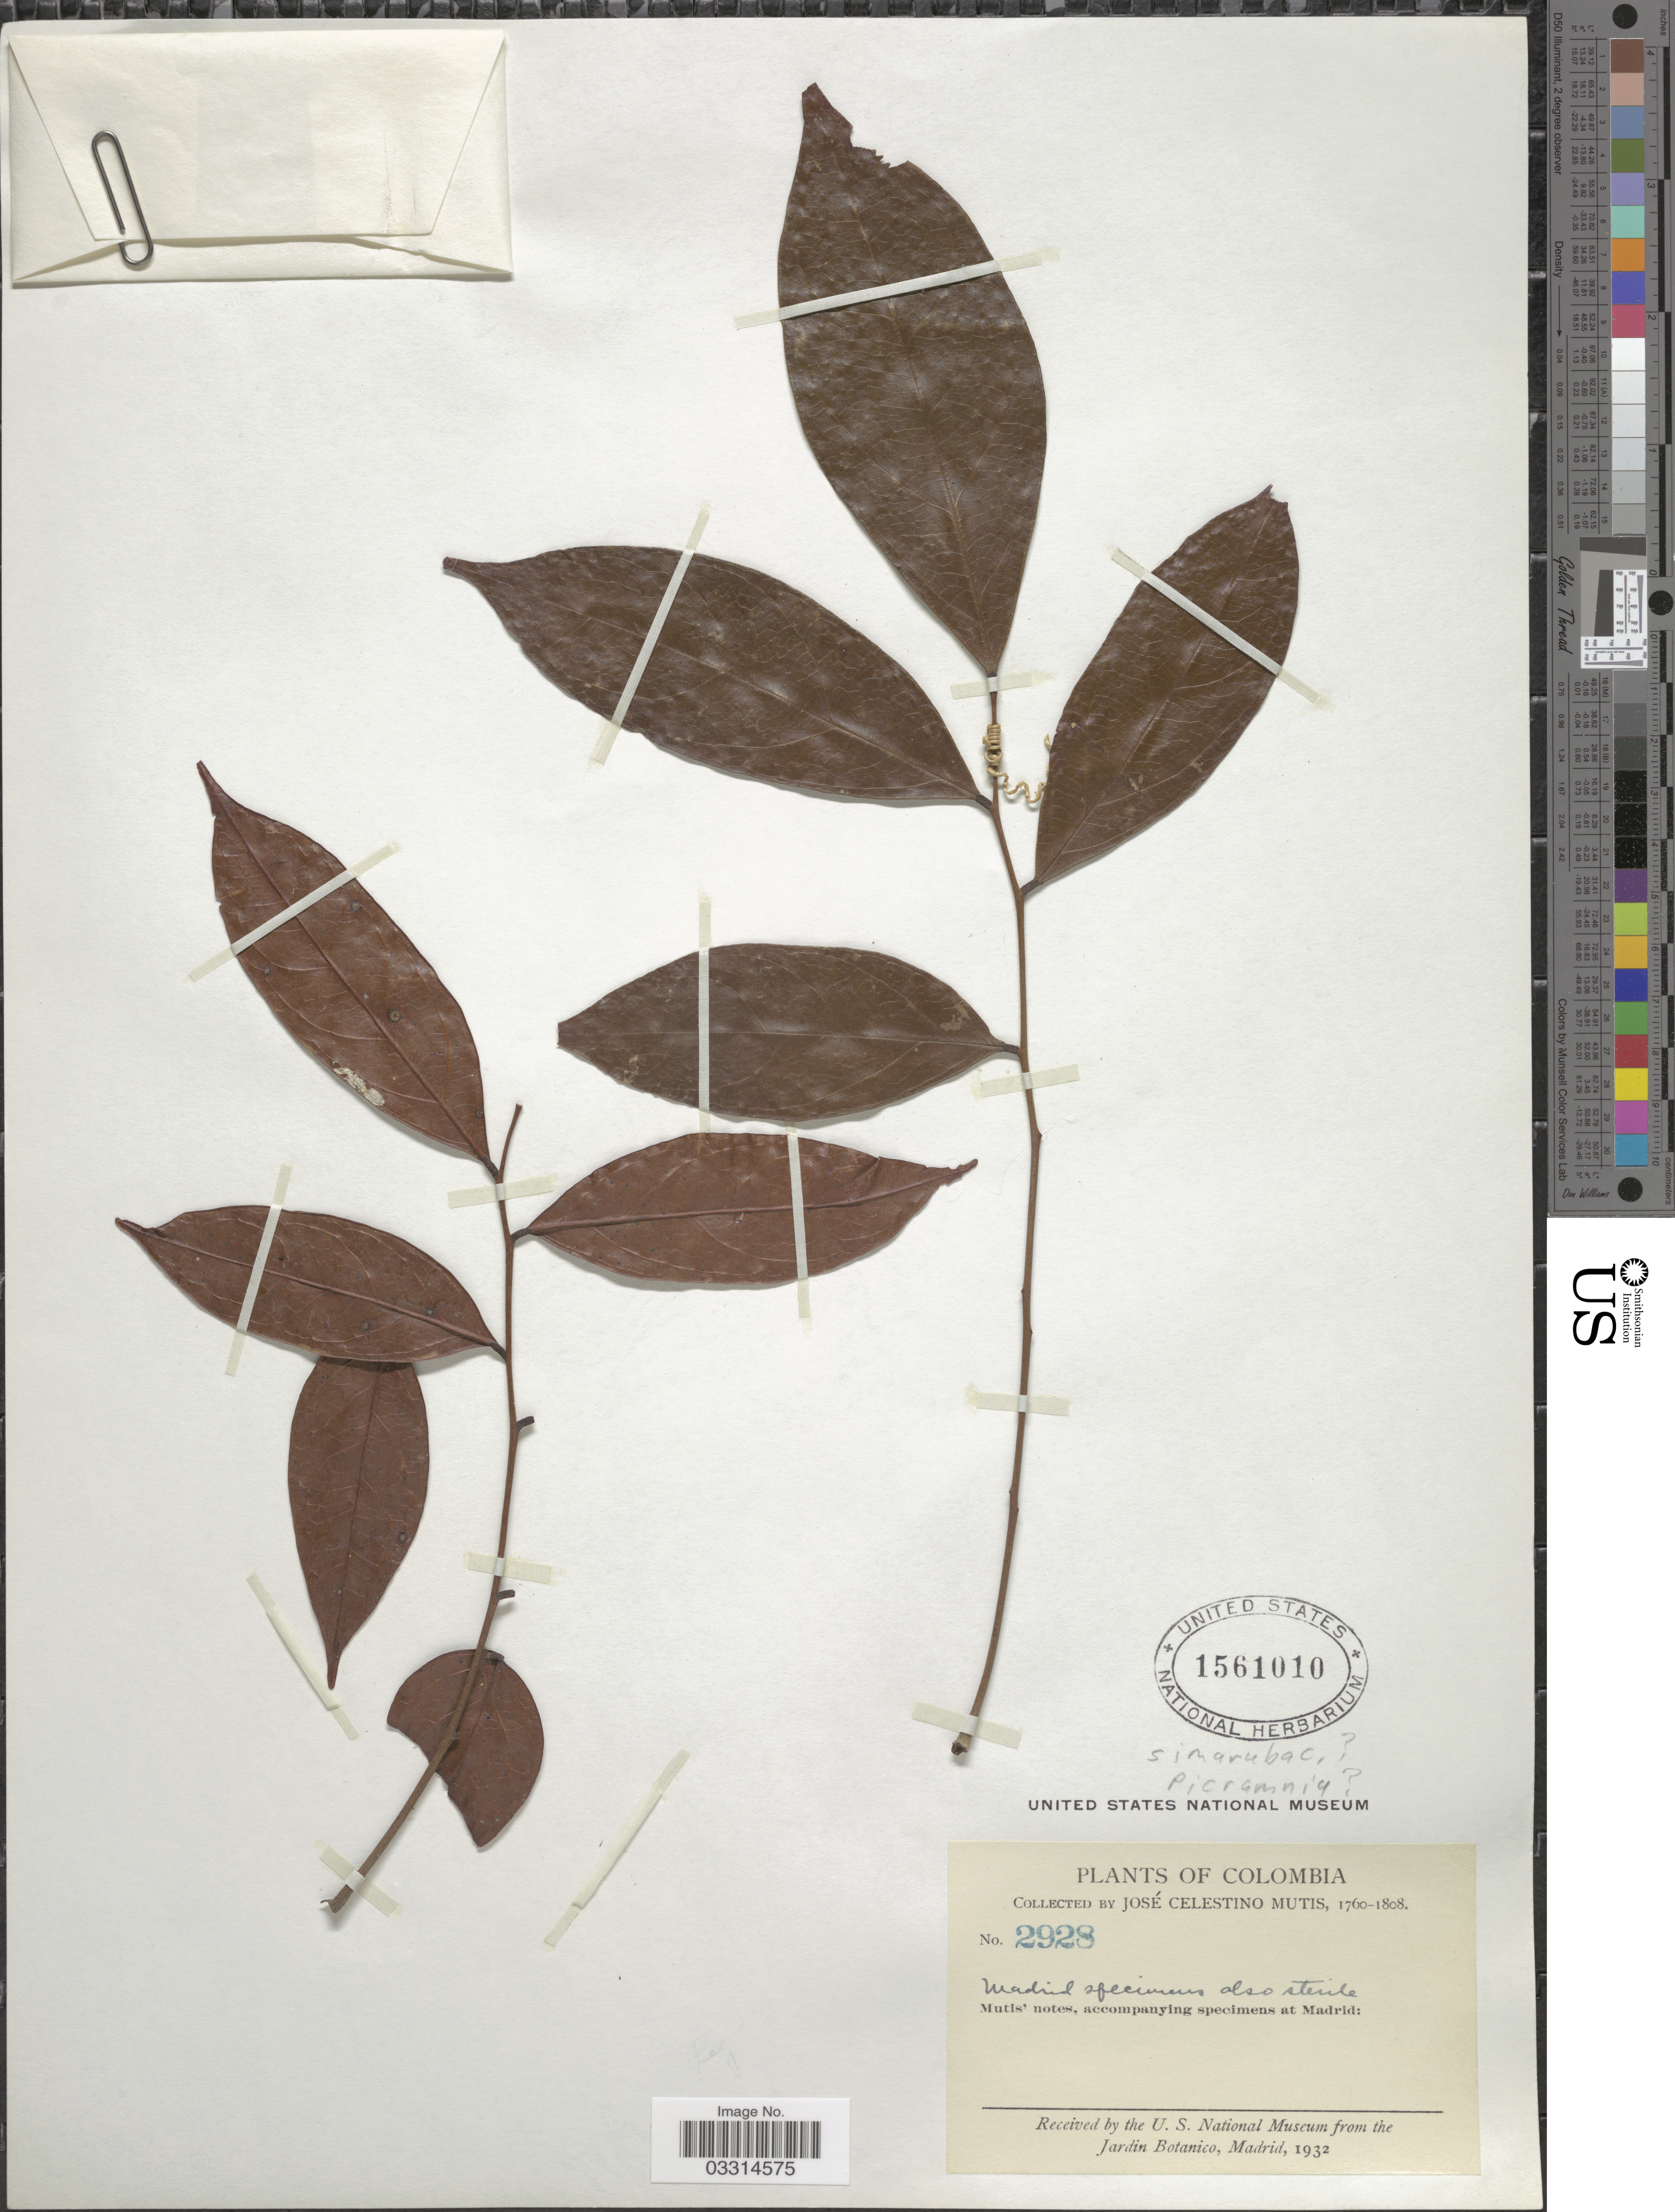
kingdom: Plantae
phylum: Tracheophyta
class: Magnoliopsida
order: Picramniales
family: Picramniaceae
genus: Picramnia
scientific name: Picramnia sp.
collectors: J. C. B. Mutis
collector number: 2928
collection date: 1760/1808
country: Colombia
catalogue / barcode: US 1561010